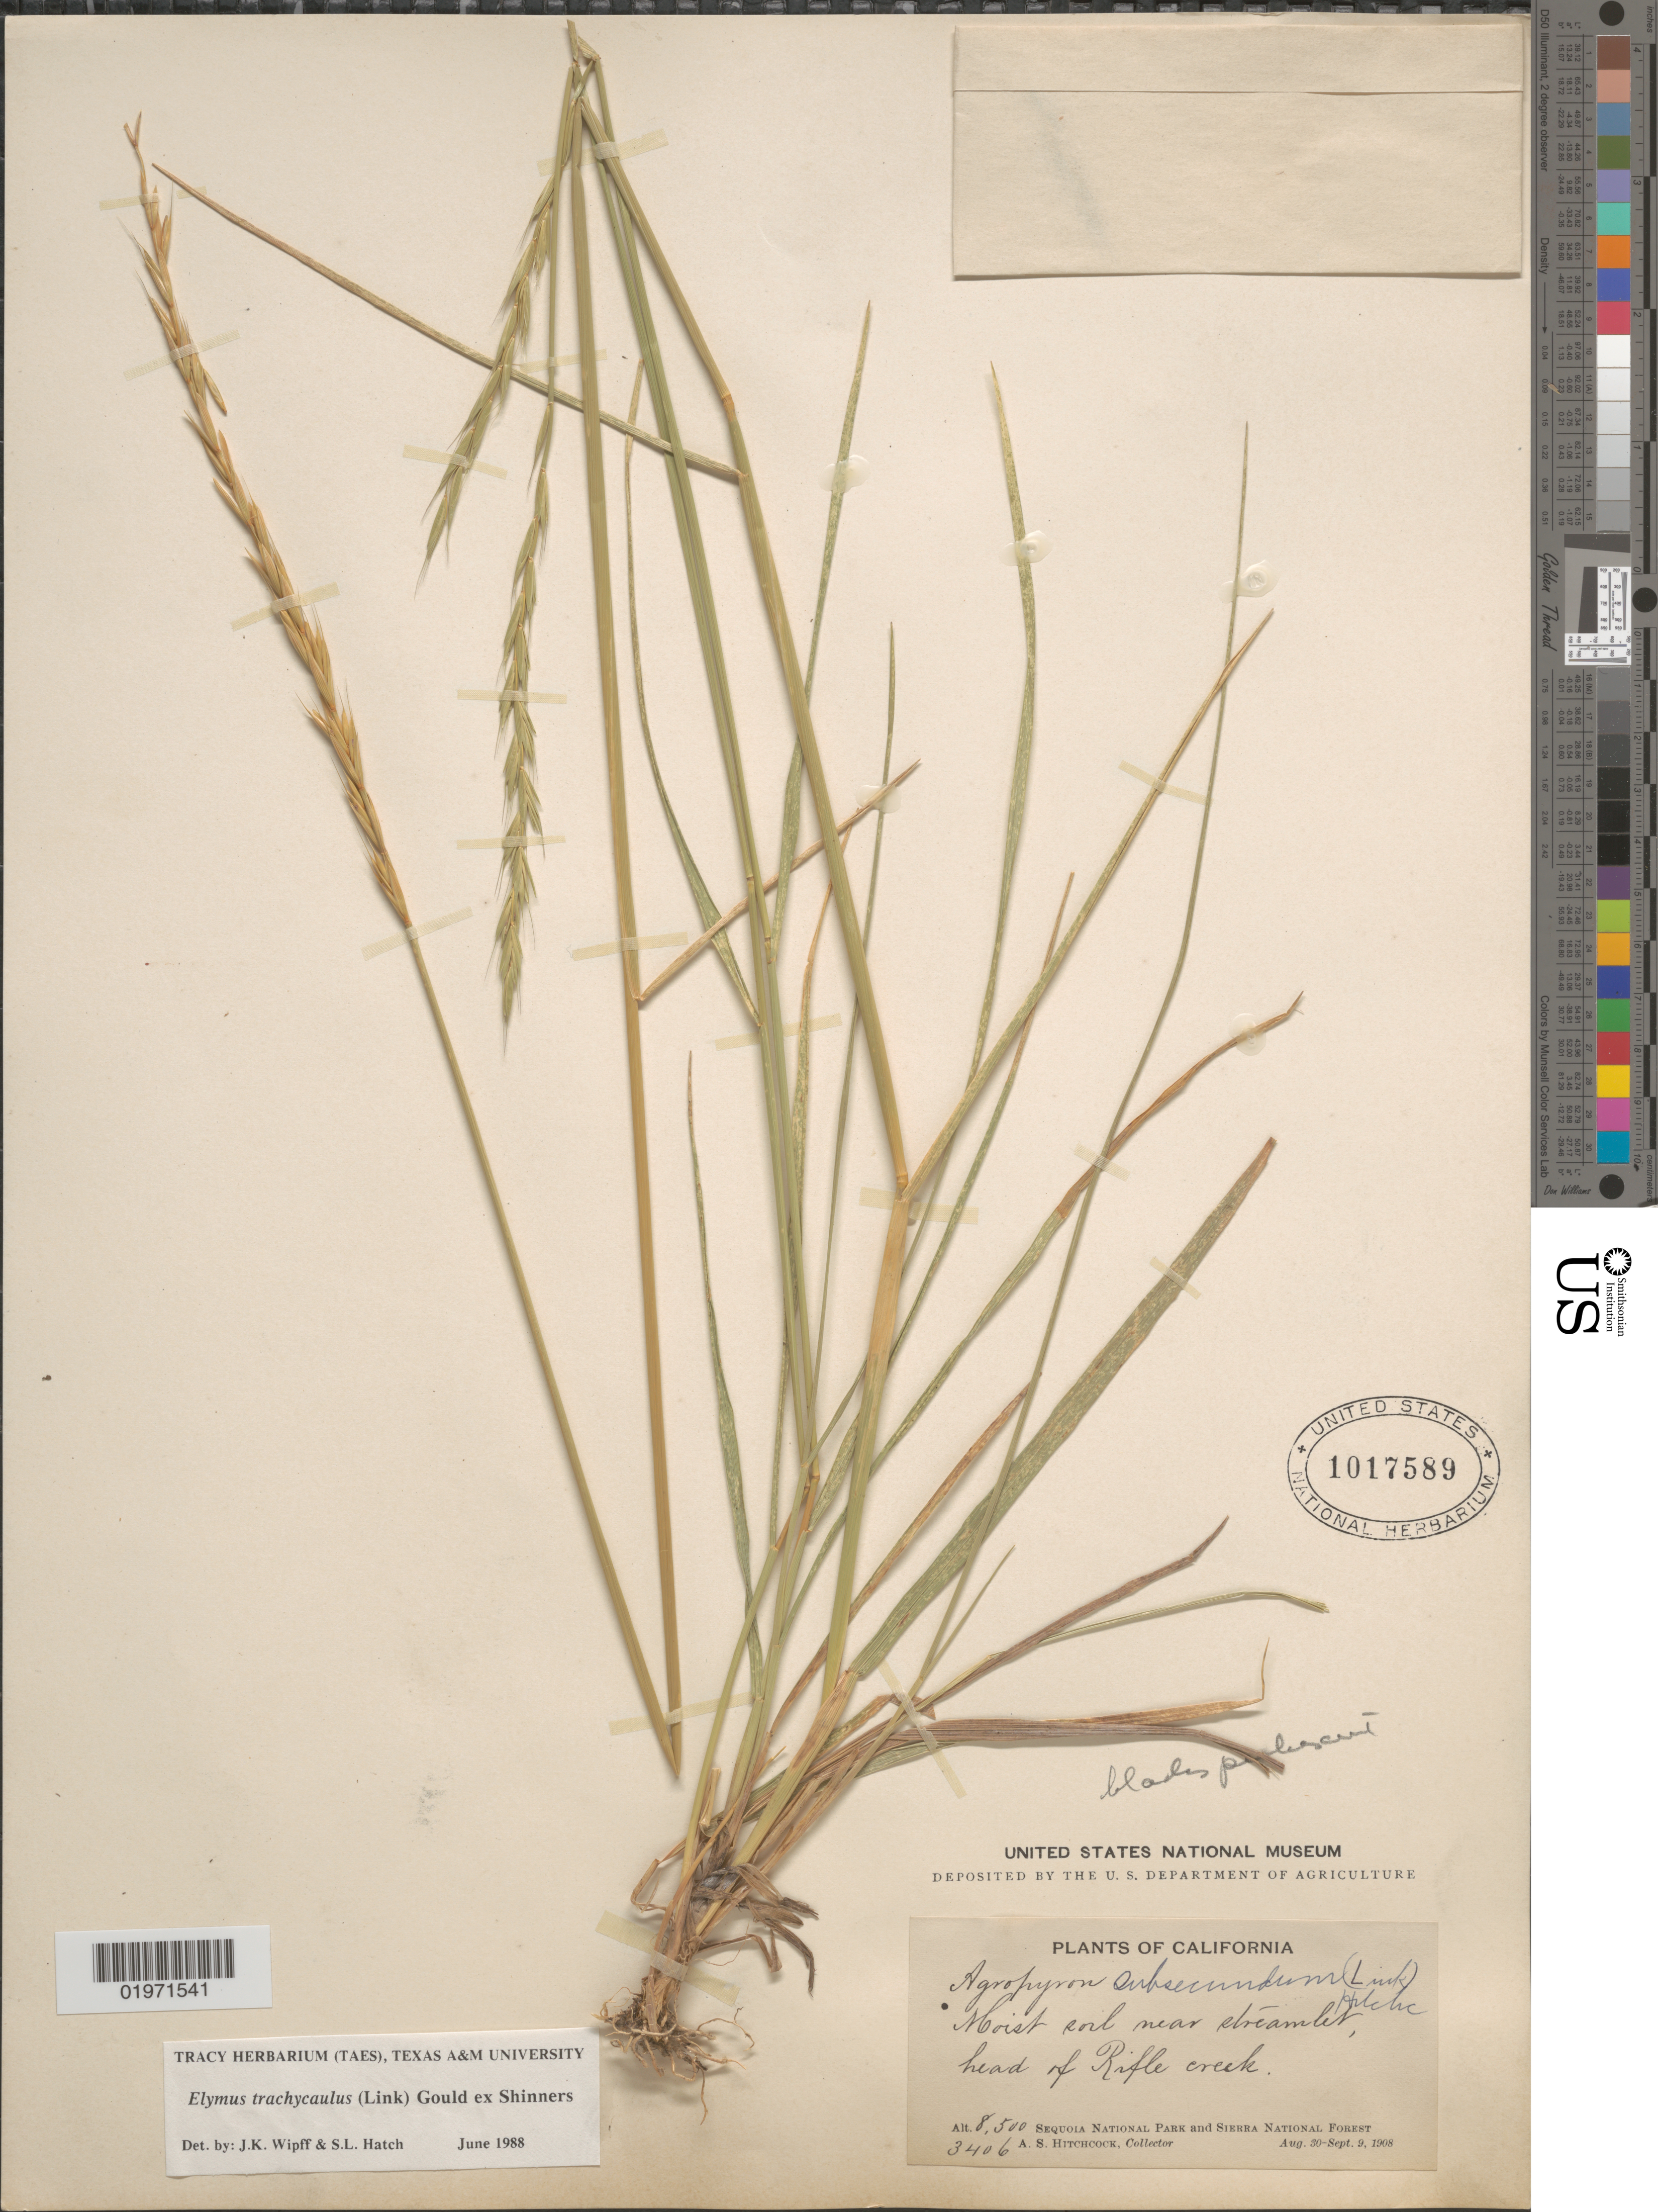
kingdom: Plantae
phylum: Tracheophyta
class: Liliopsida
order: Poales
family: Poaceae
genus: Elymus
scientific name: Elymus trachycaulus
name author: (Link) Gould ex Shinners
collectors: A. S. Hitchcock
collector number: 3406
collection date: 1908-08-30/1908-09-09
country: United States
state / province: California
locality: Moist soil near streamlet, head of Rifle creek. Sequoia National Park and Sierra National Forest.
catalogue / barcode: US 1017589